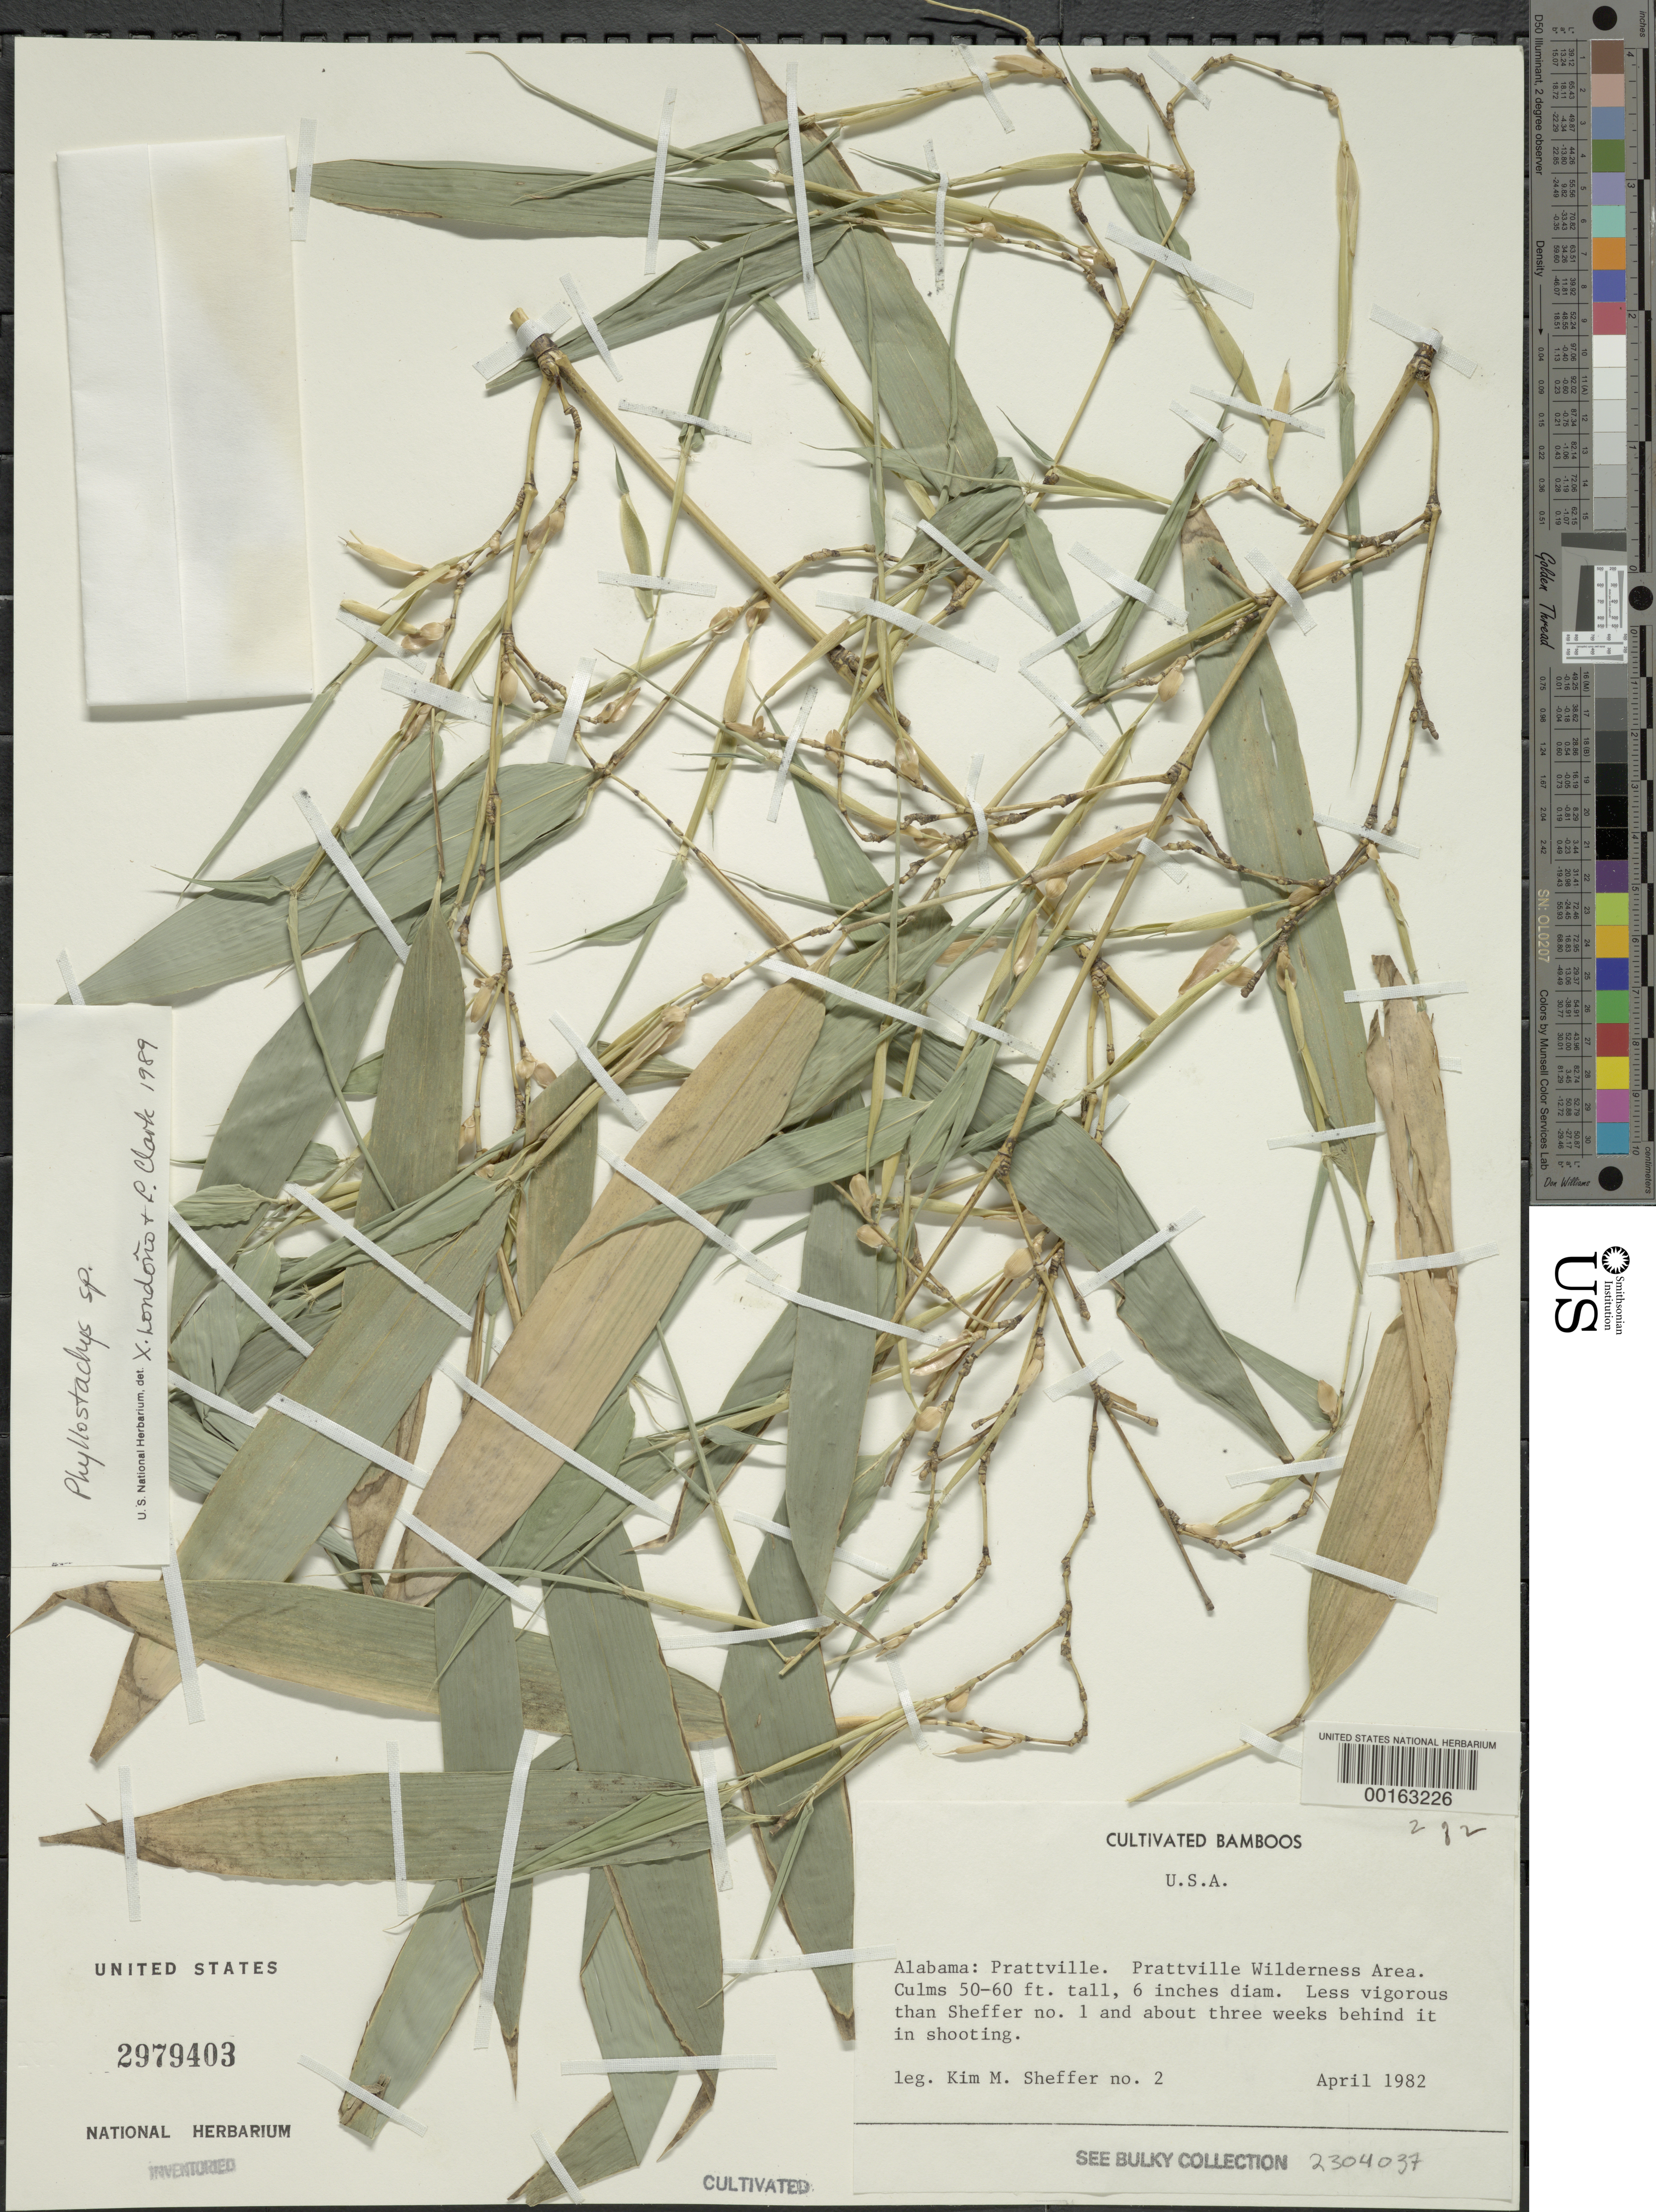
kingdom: Plantae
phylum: Tracheophyta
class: Liliopsida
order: Poales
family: Poaceae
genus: Phyllostachys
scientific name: Phyllostachys sp.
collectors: K. Sheffer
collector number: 2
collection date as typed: Apr 1982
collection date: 1982-04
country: United States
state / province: Alabama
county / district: Autauga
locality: Prattville, prattville wilderness area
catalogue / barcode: US 2979403